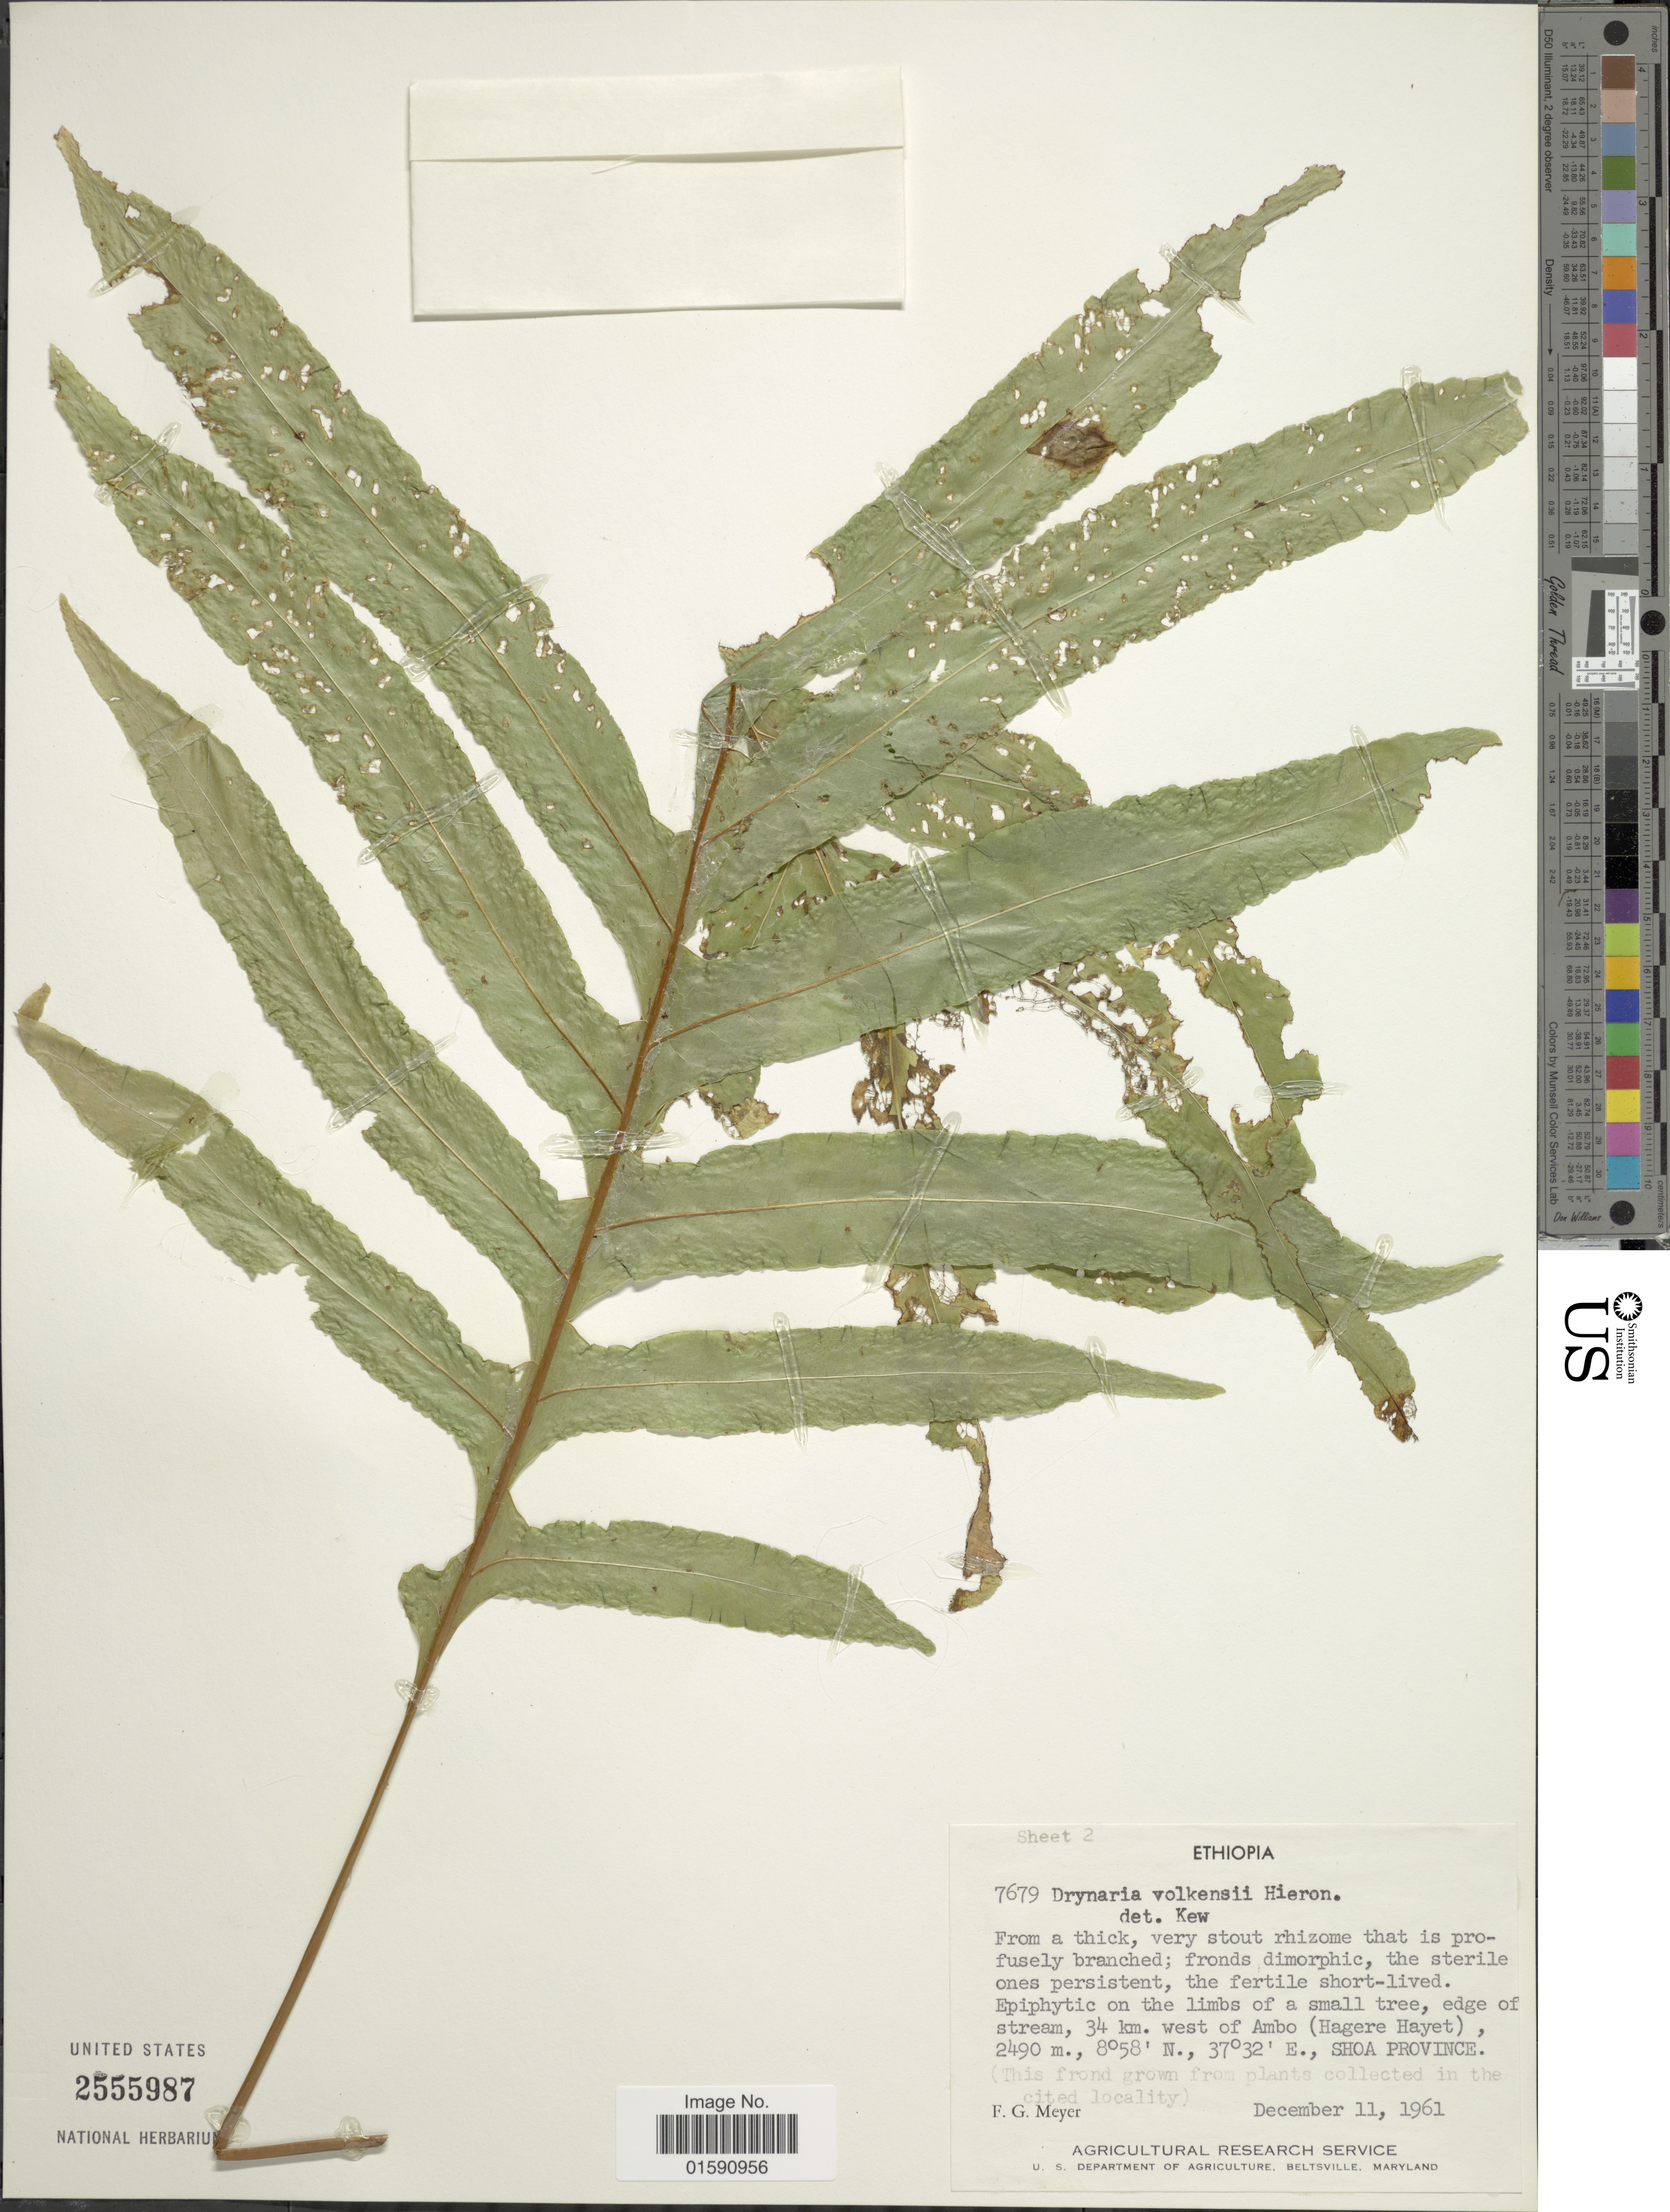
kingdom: Plantae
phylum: Tracheophyta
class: Polypodiopsida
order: Polypodiales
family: Polypodiaceae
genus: Drynaria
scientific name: Drynaria laurentii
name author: (Christ) Hieron.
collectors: F. G. Meyer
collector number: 7679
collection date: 1961-12-11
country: Ethiopia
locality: Edge of Stream, 34 km. west of Ambo (Hagere Hayet) Shoa Province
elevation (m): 2490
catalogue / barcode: US 2555987